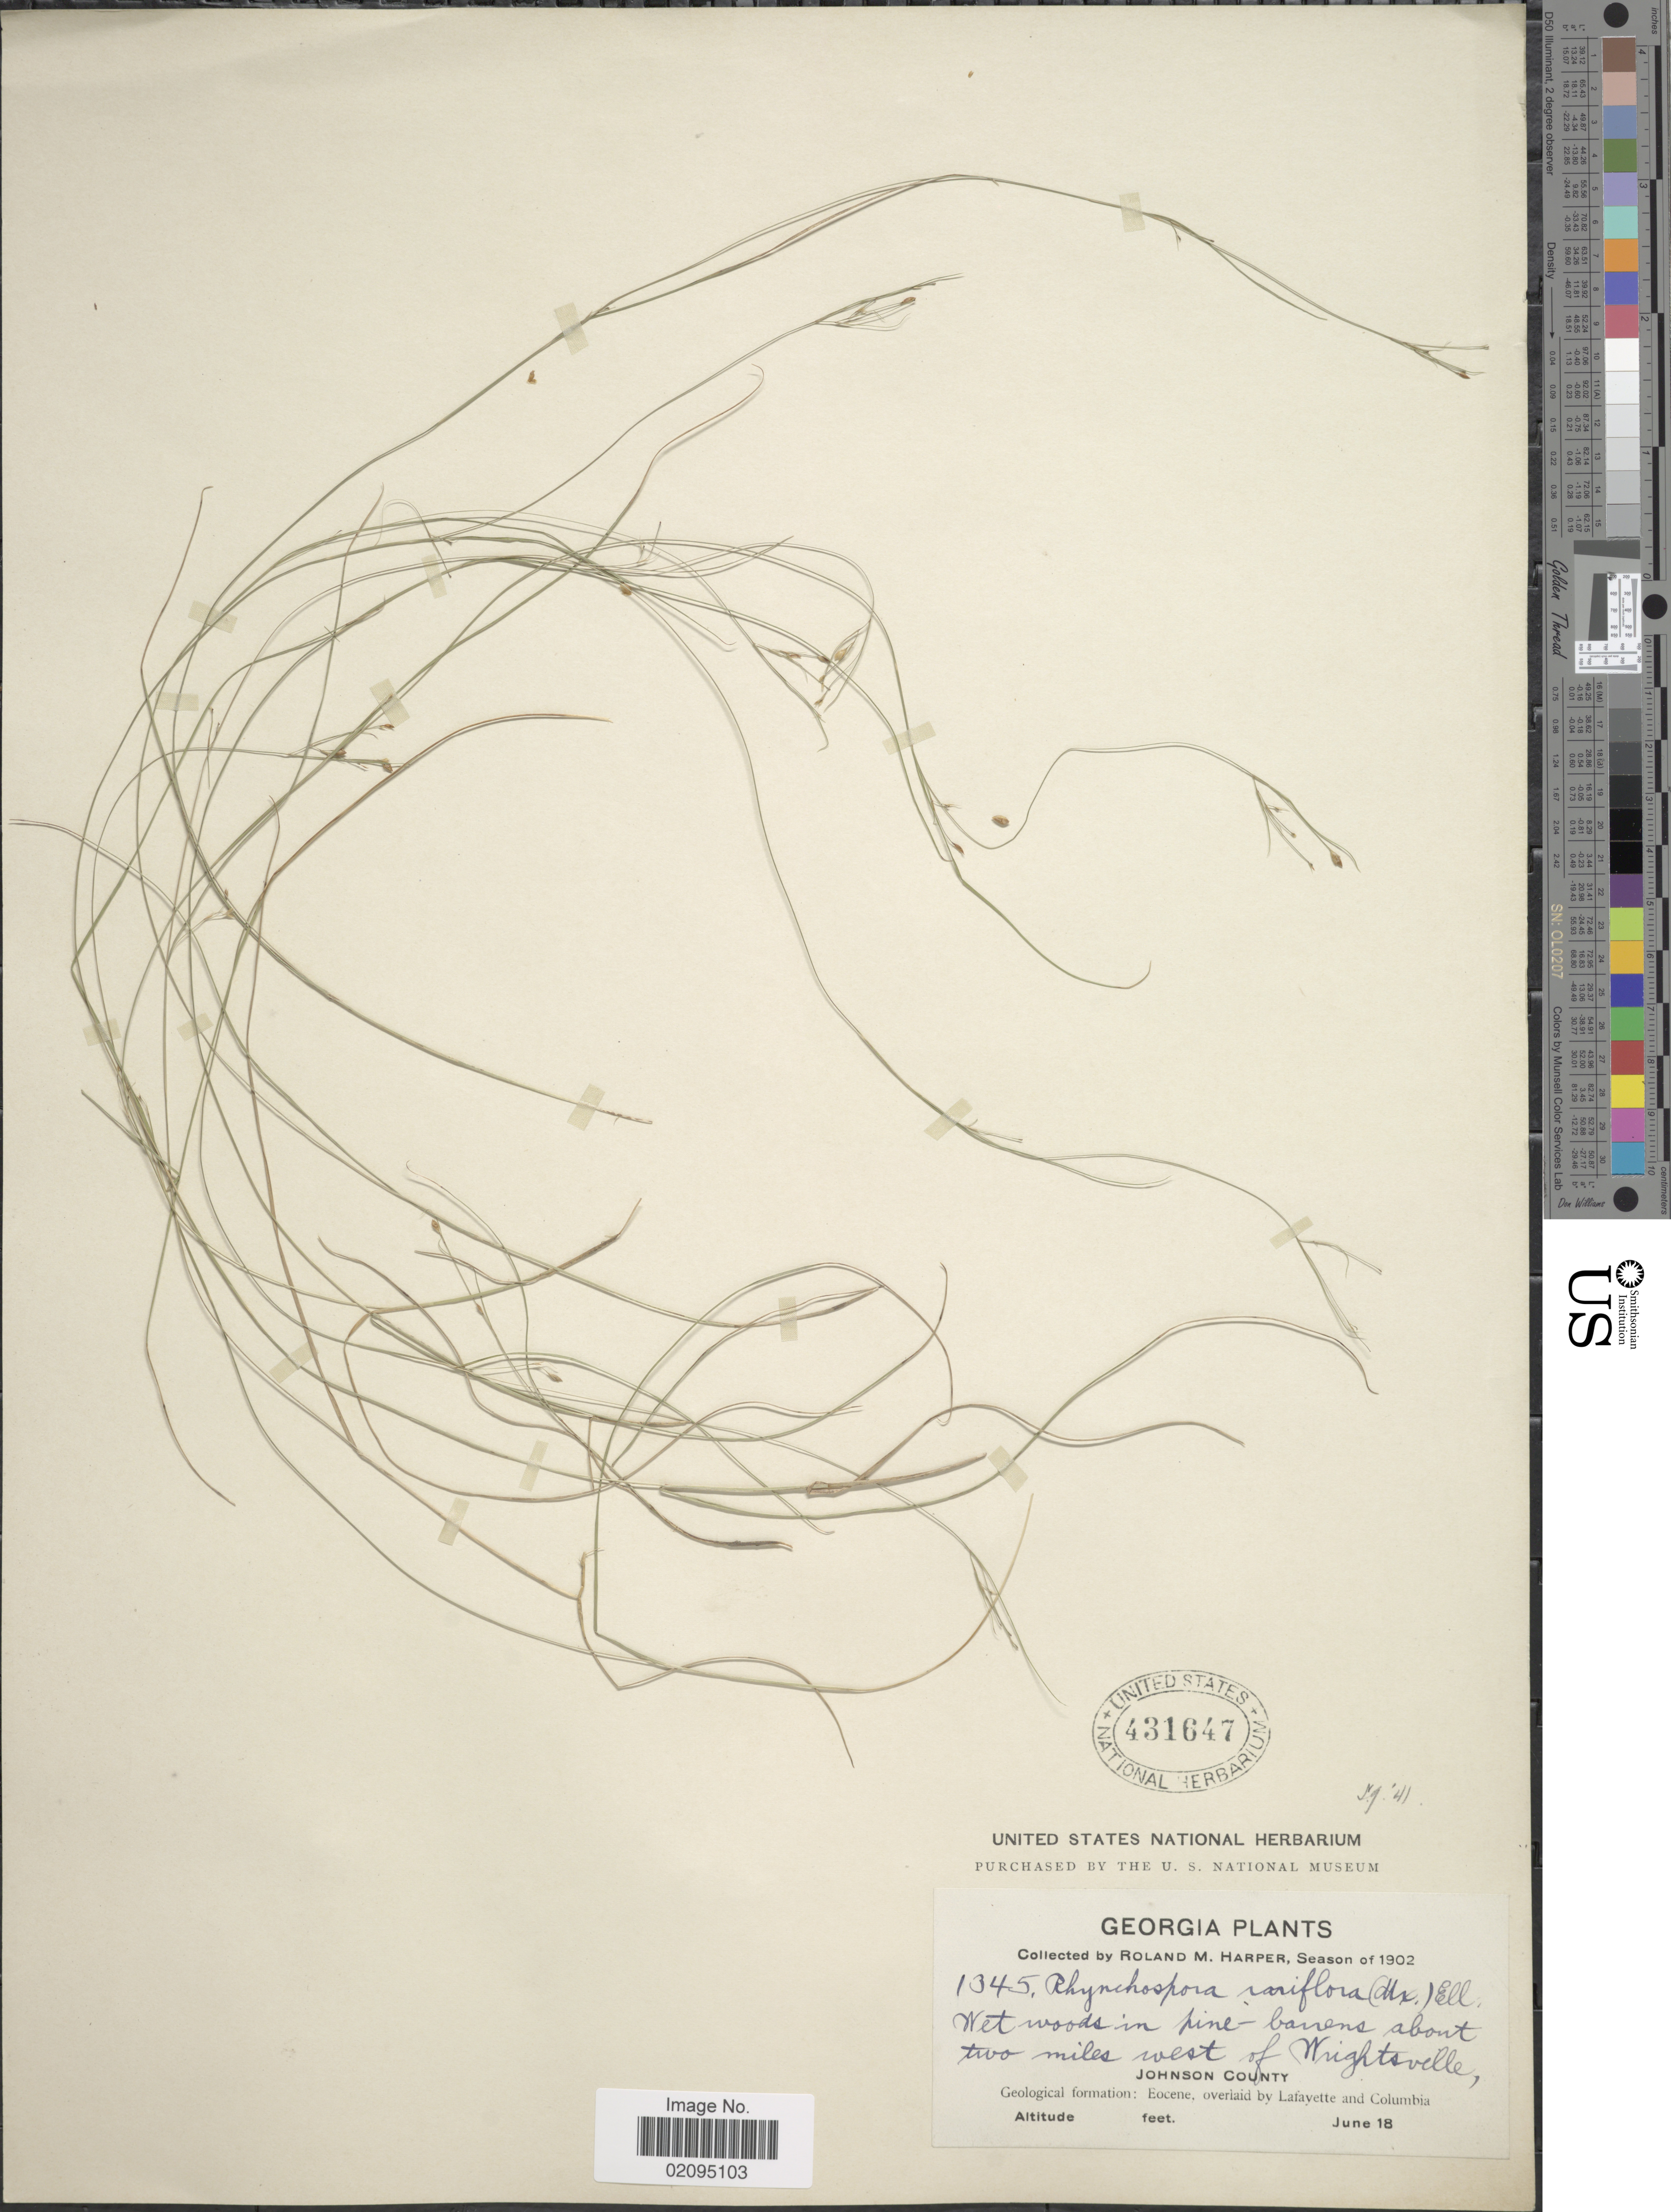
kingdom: Plantae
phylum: Tracheophyta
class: Liliopsida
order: Poales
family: Cyperaceae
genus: Rhynchospora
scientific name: Rhynchospora rariflora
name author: (Michx.) Elliott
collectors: R. M. Harper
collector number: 1345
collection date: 1902-06-18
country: United States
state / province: Georgia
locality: About two miles west of Wrightsville, Johnson County. Eocene overlaid by Lafayette and Columbia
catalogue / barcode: US 431647